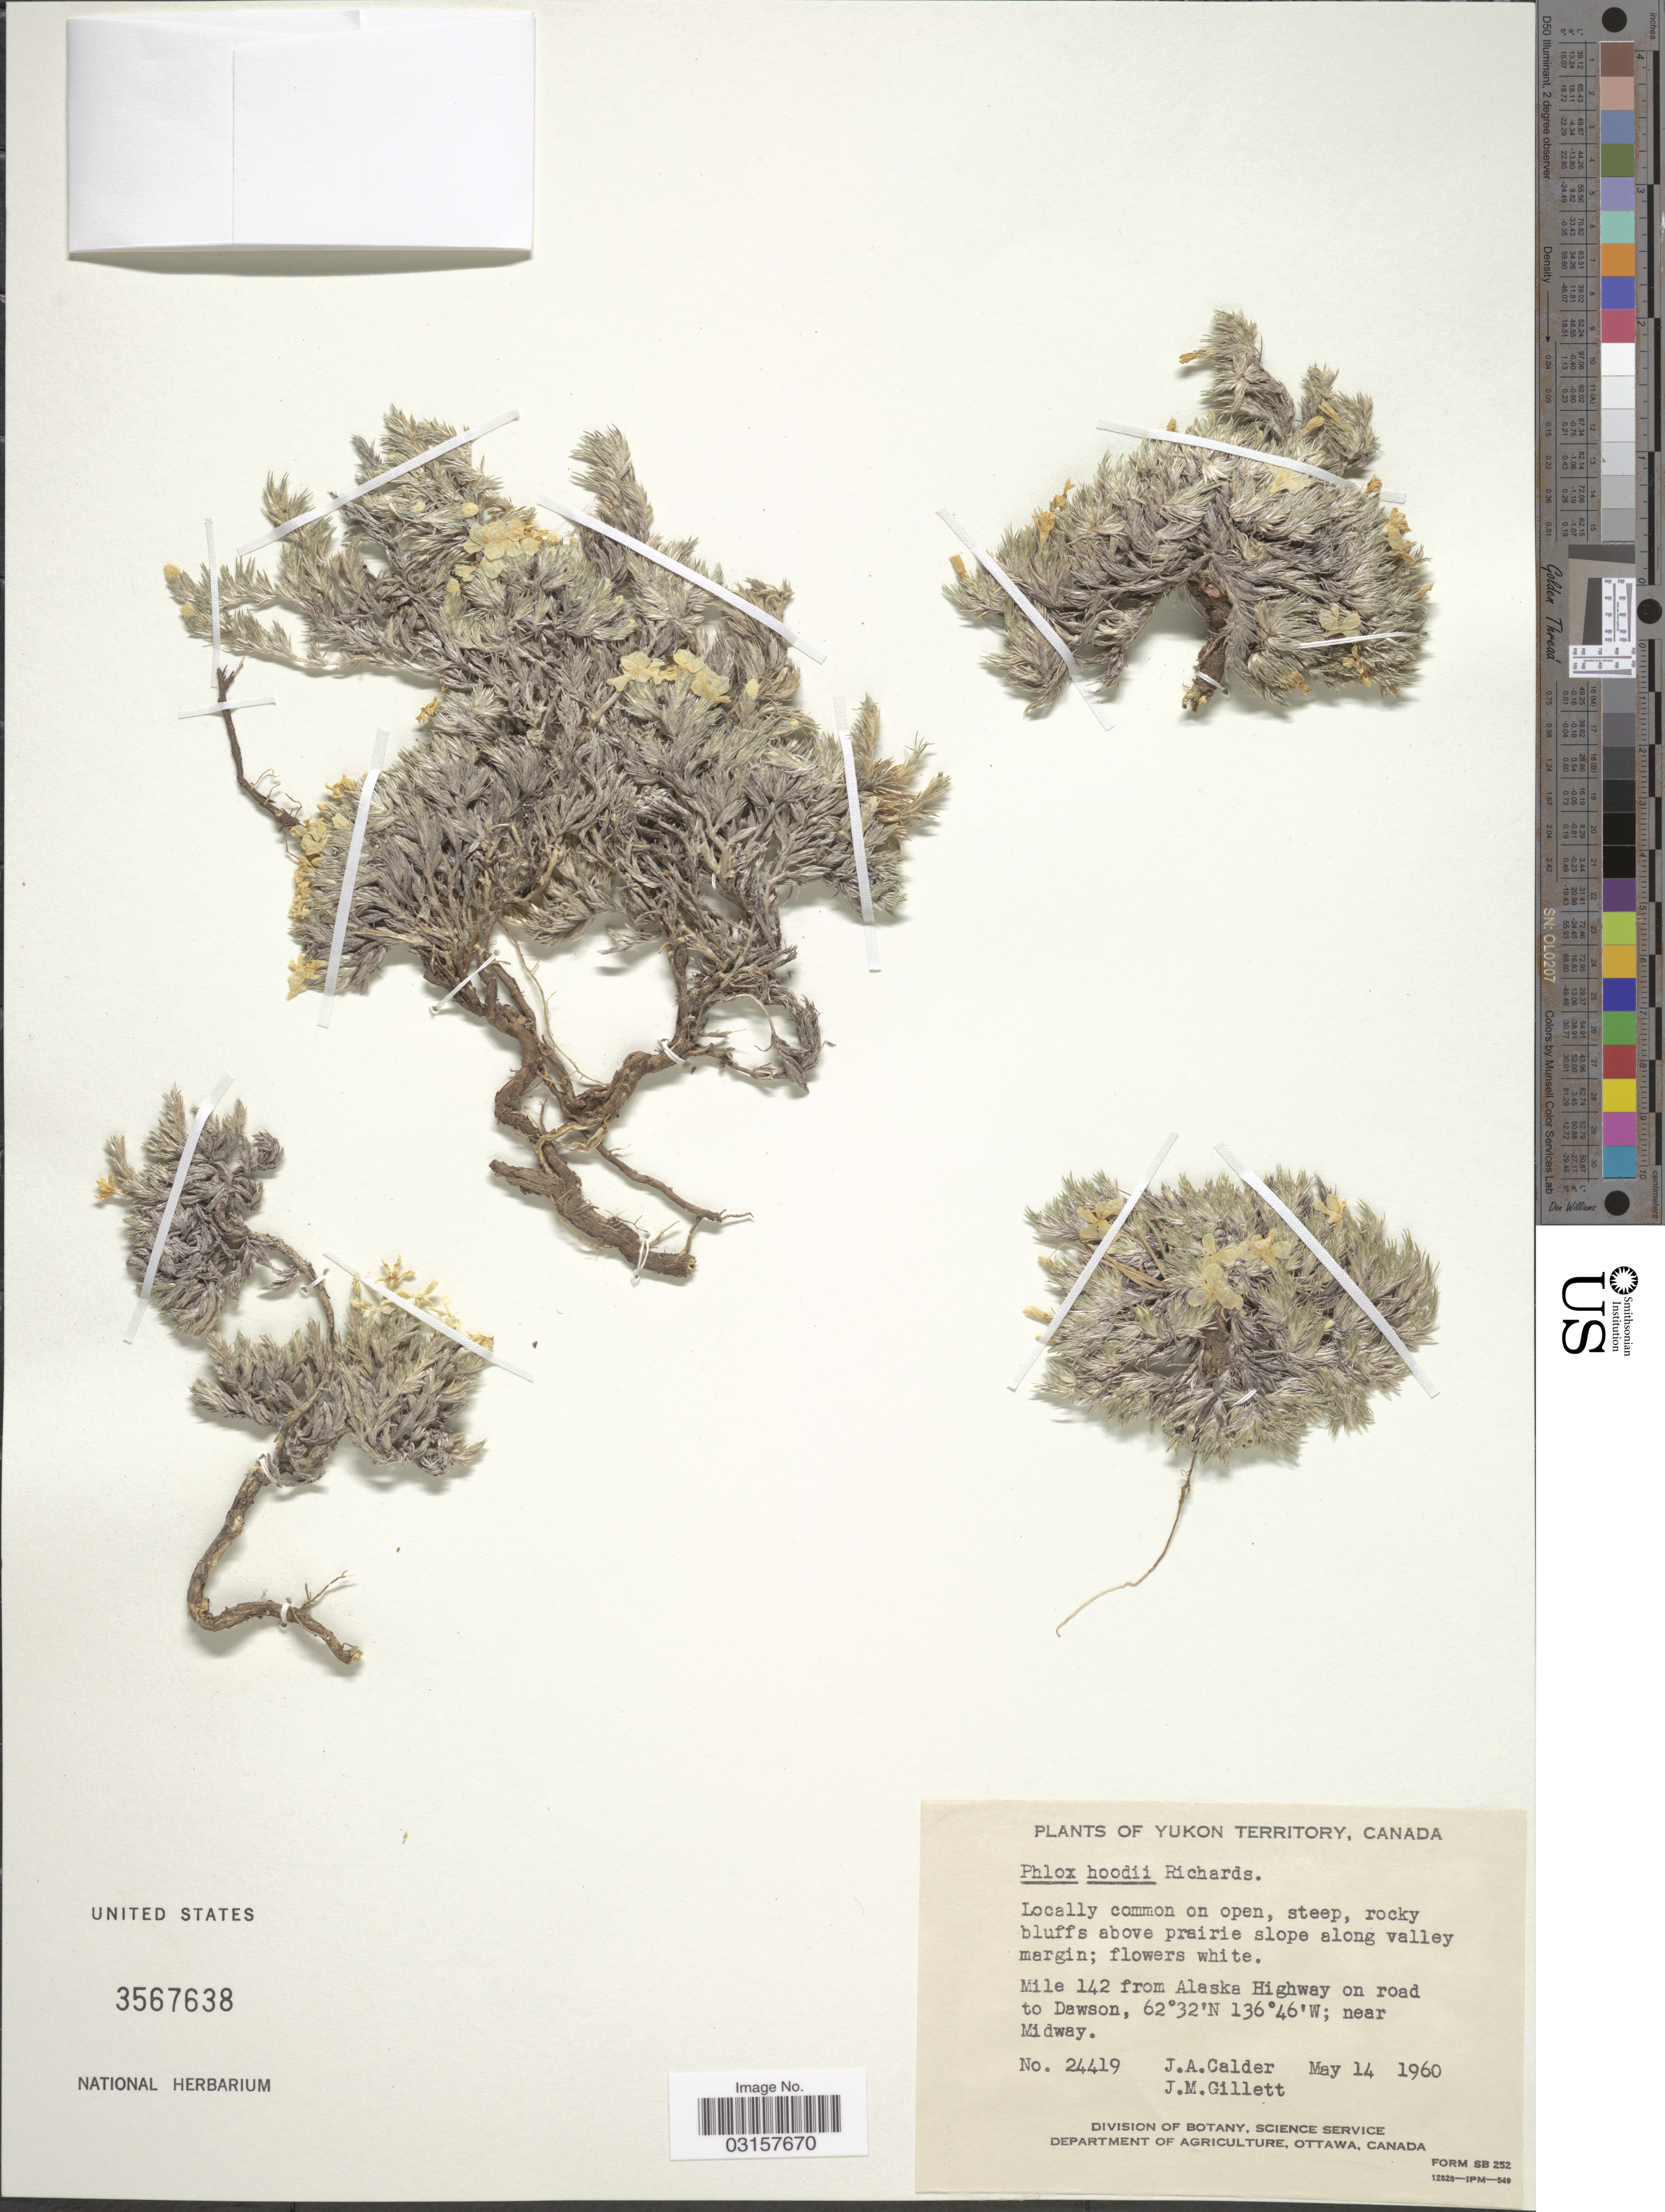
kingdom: Plantae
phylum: Tracheophyta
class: Magnoliopsida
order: Ericales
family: Polemoniaceae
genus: Phlox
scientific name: Phlox hoodii subsp. hoodii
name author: Richardson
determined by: Mayfield, M. H.; Ferguson, C. J.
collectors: J. A. Calder & J. M. Gillett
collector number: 24419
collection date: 1960-05-14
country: Canada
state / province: Yukon Territory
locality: Locally common on open, steep, rocky bluffs above prairie slope along valley margin. Mile 142 from Alaska Highway on road to Dawson, near Midway.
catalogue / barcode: US 3567638